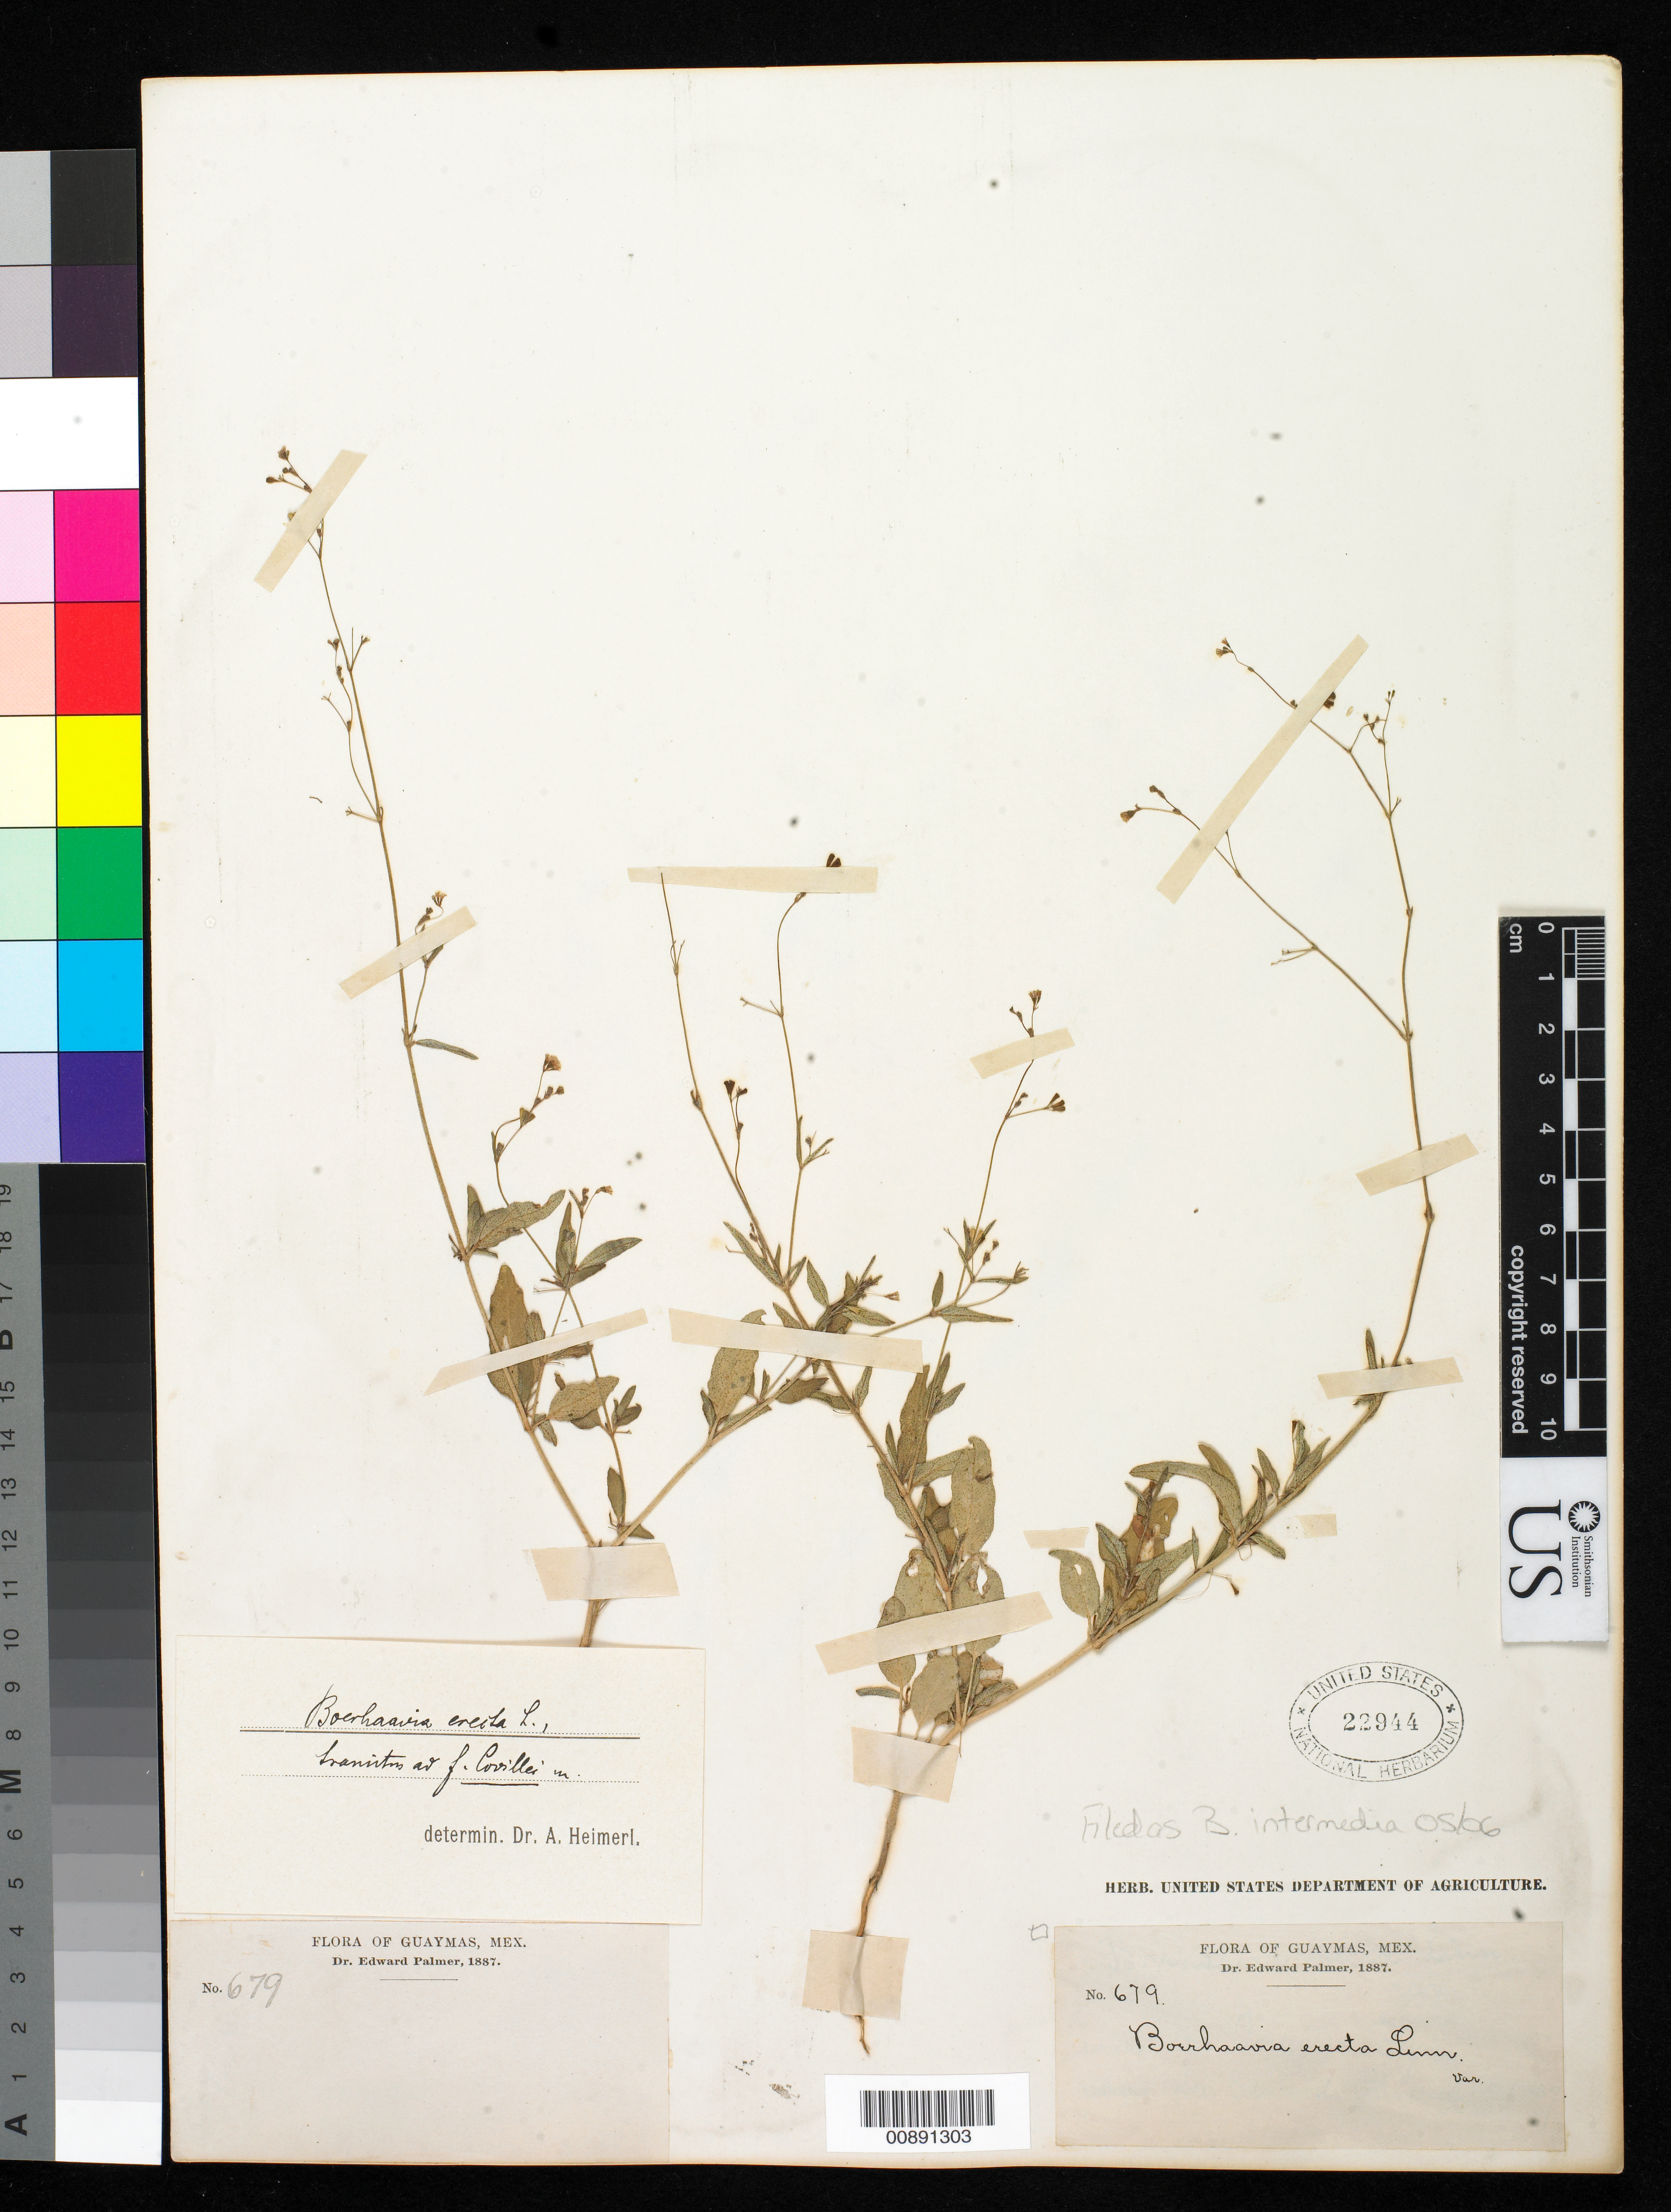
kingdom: Plantae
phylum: Tracheophyta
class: Magnoliopsida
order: Caryophyllales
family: Nyctaginaceae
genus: Boerhavia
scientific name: Boerhavia intermedia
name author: M.E. Jones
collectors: E. Palmer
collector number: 679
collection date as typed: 1887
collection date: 1887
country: Mexico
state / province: Sonora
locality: Guaymas, Sonora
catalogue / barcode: US 22944